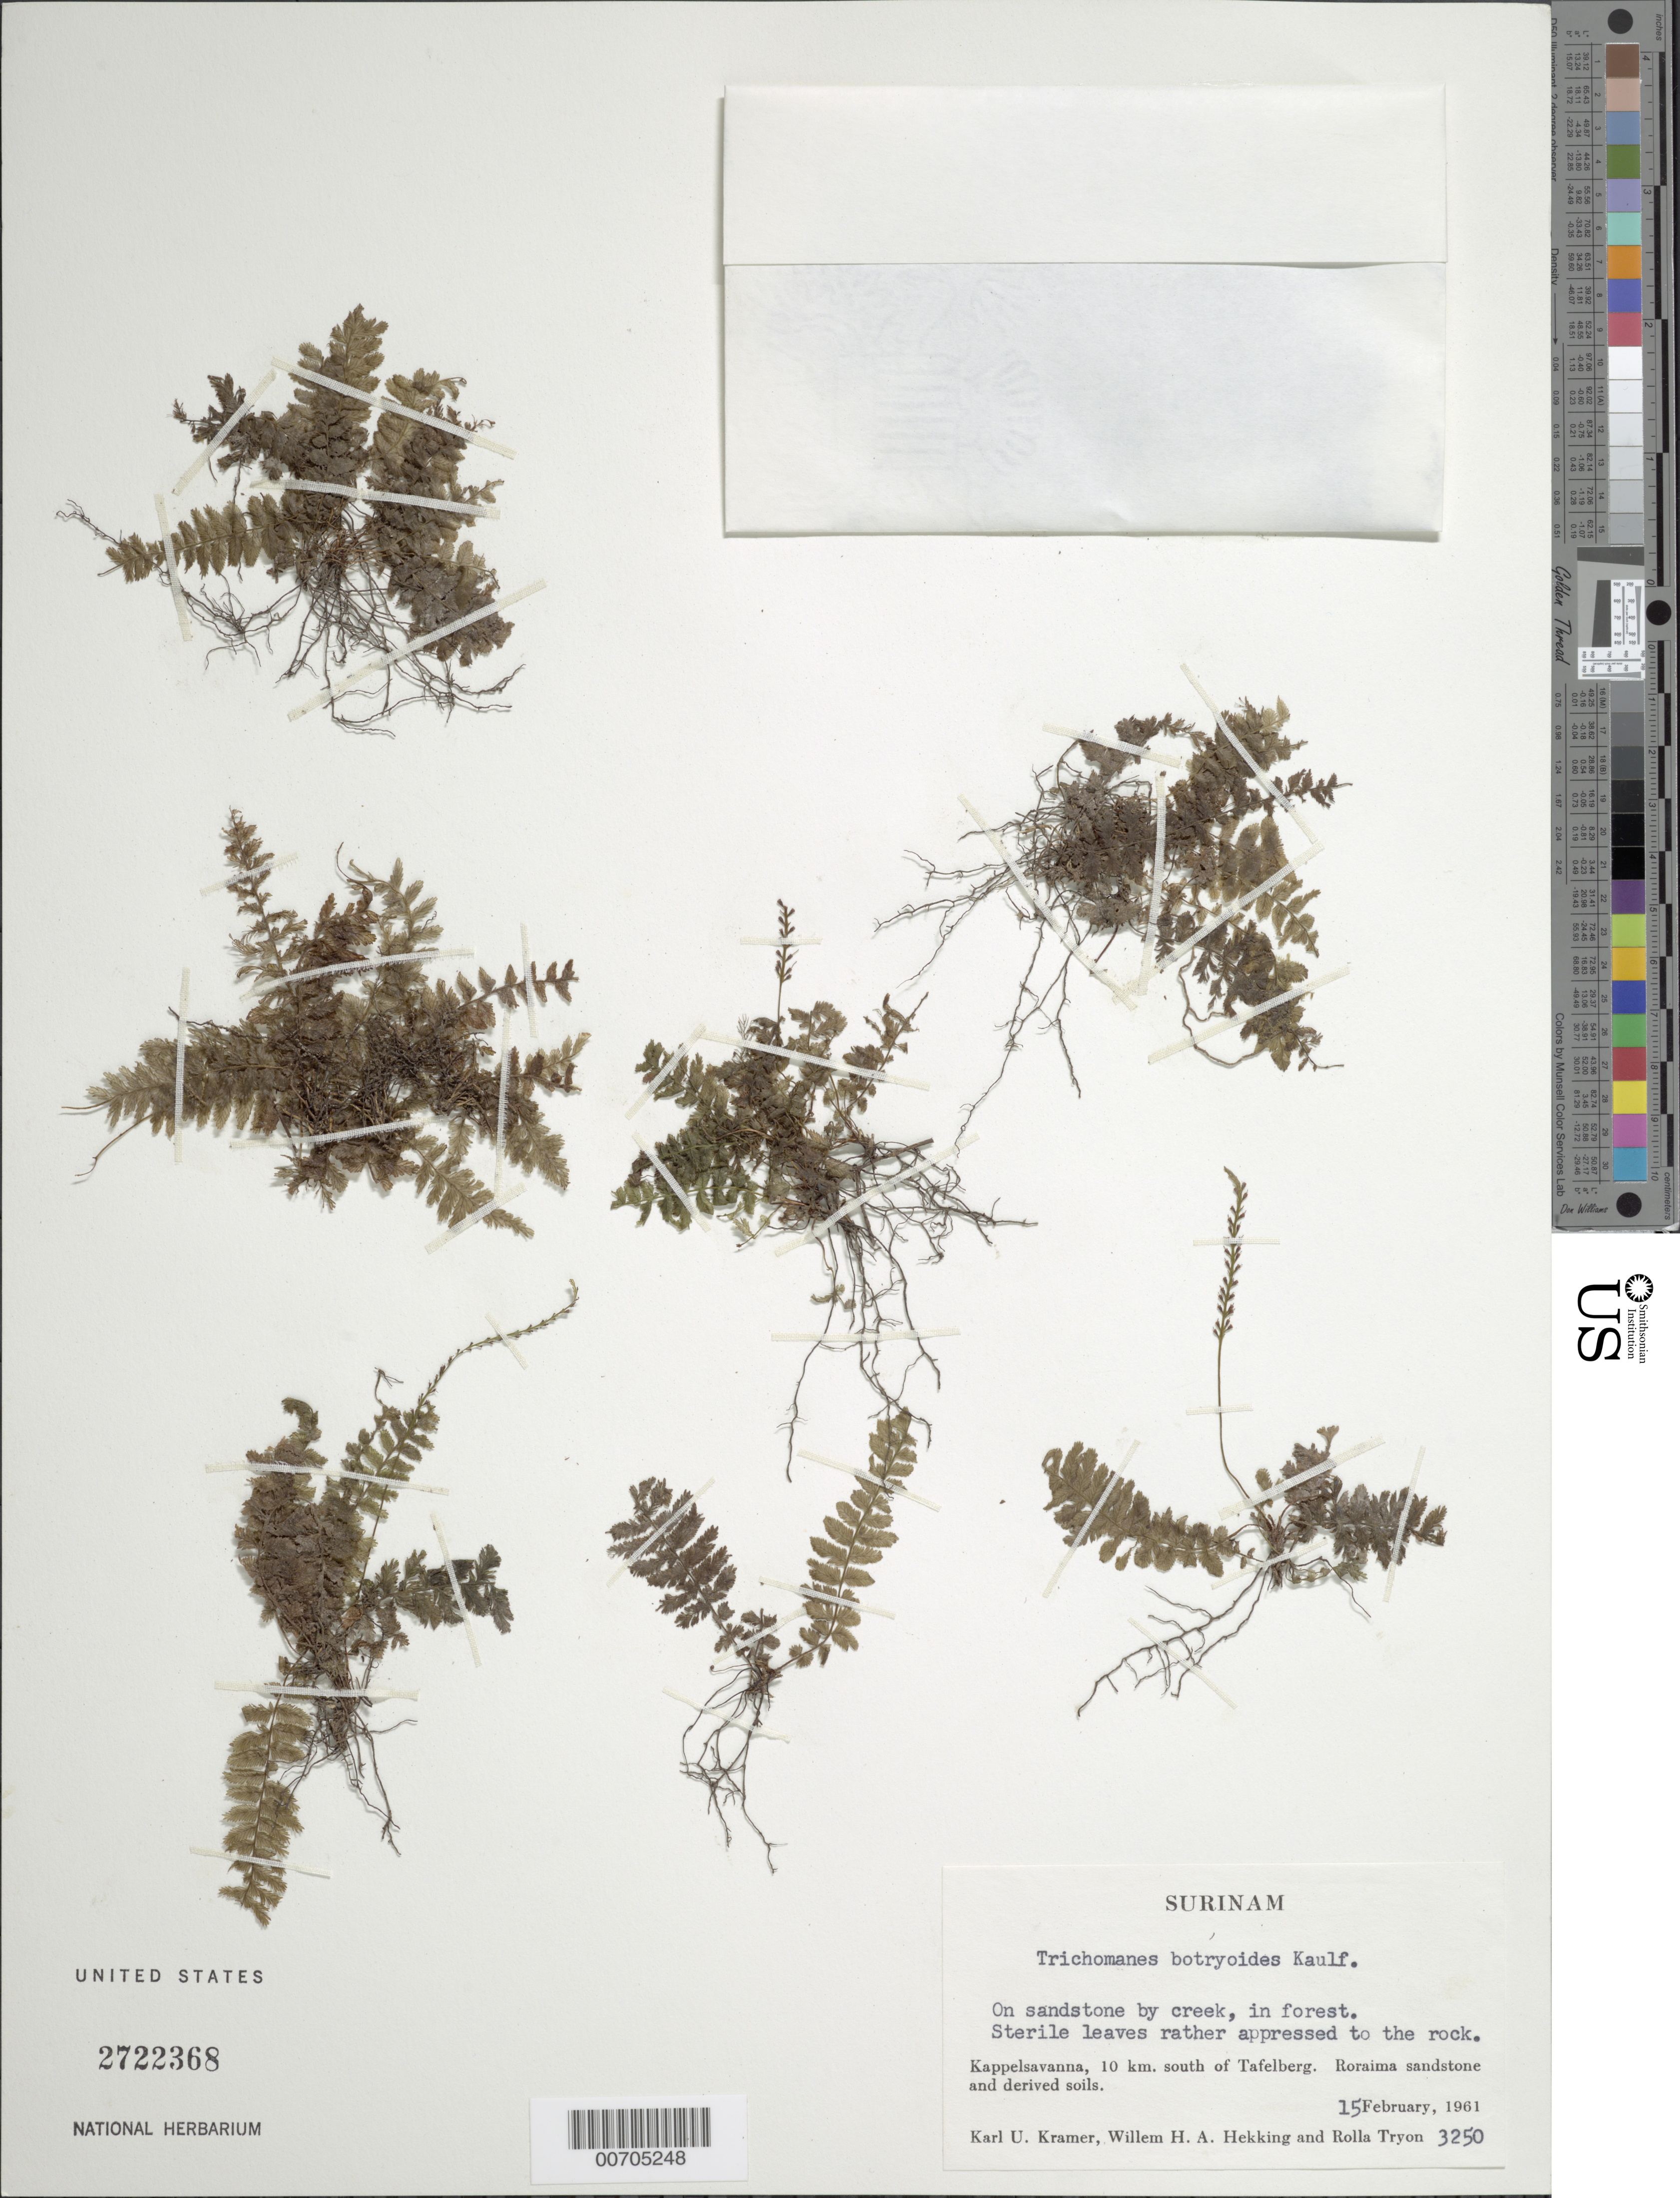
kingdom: Plantae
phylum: Tracheophyta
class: Polypodiopsida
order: Hymenophyllales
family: Hymenophyllaceae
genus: Trichomanes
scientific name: Trichomanes botryoides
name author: Kaulf.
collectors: K. U. Kramer, W. H. A. Hekking & R. M. Tryon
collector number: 3250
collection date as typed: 15-Feb-61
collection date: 1961-02-15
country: Suriname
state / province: Saramacca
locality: Kappelsavanna, 10 km S of Tafelberg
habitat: Sandstone by creek, in forest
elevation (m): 300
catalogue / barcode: US 2722368